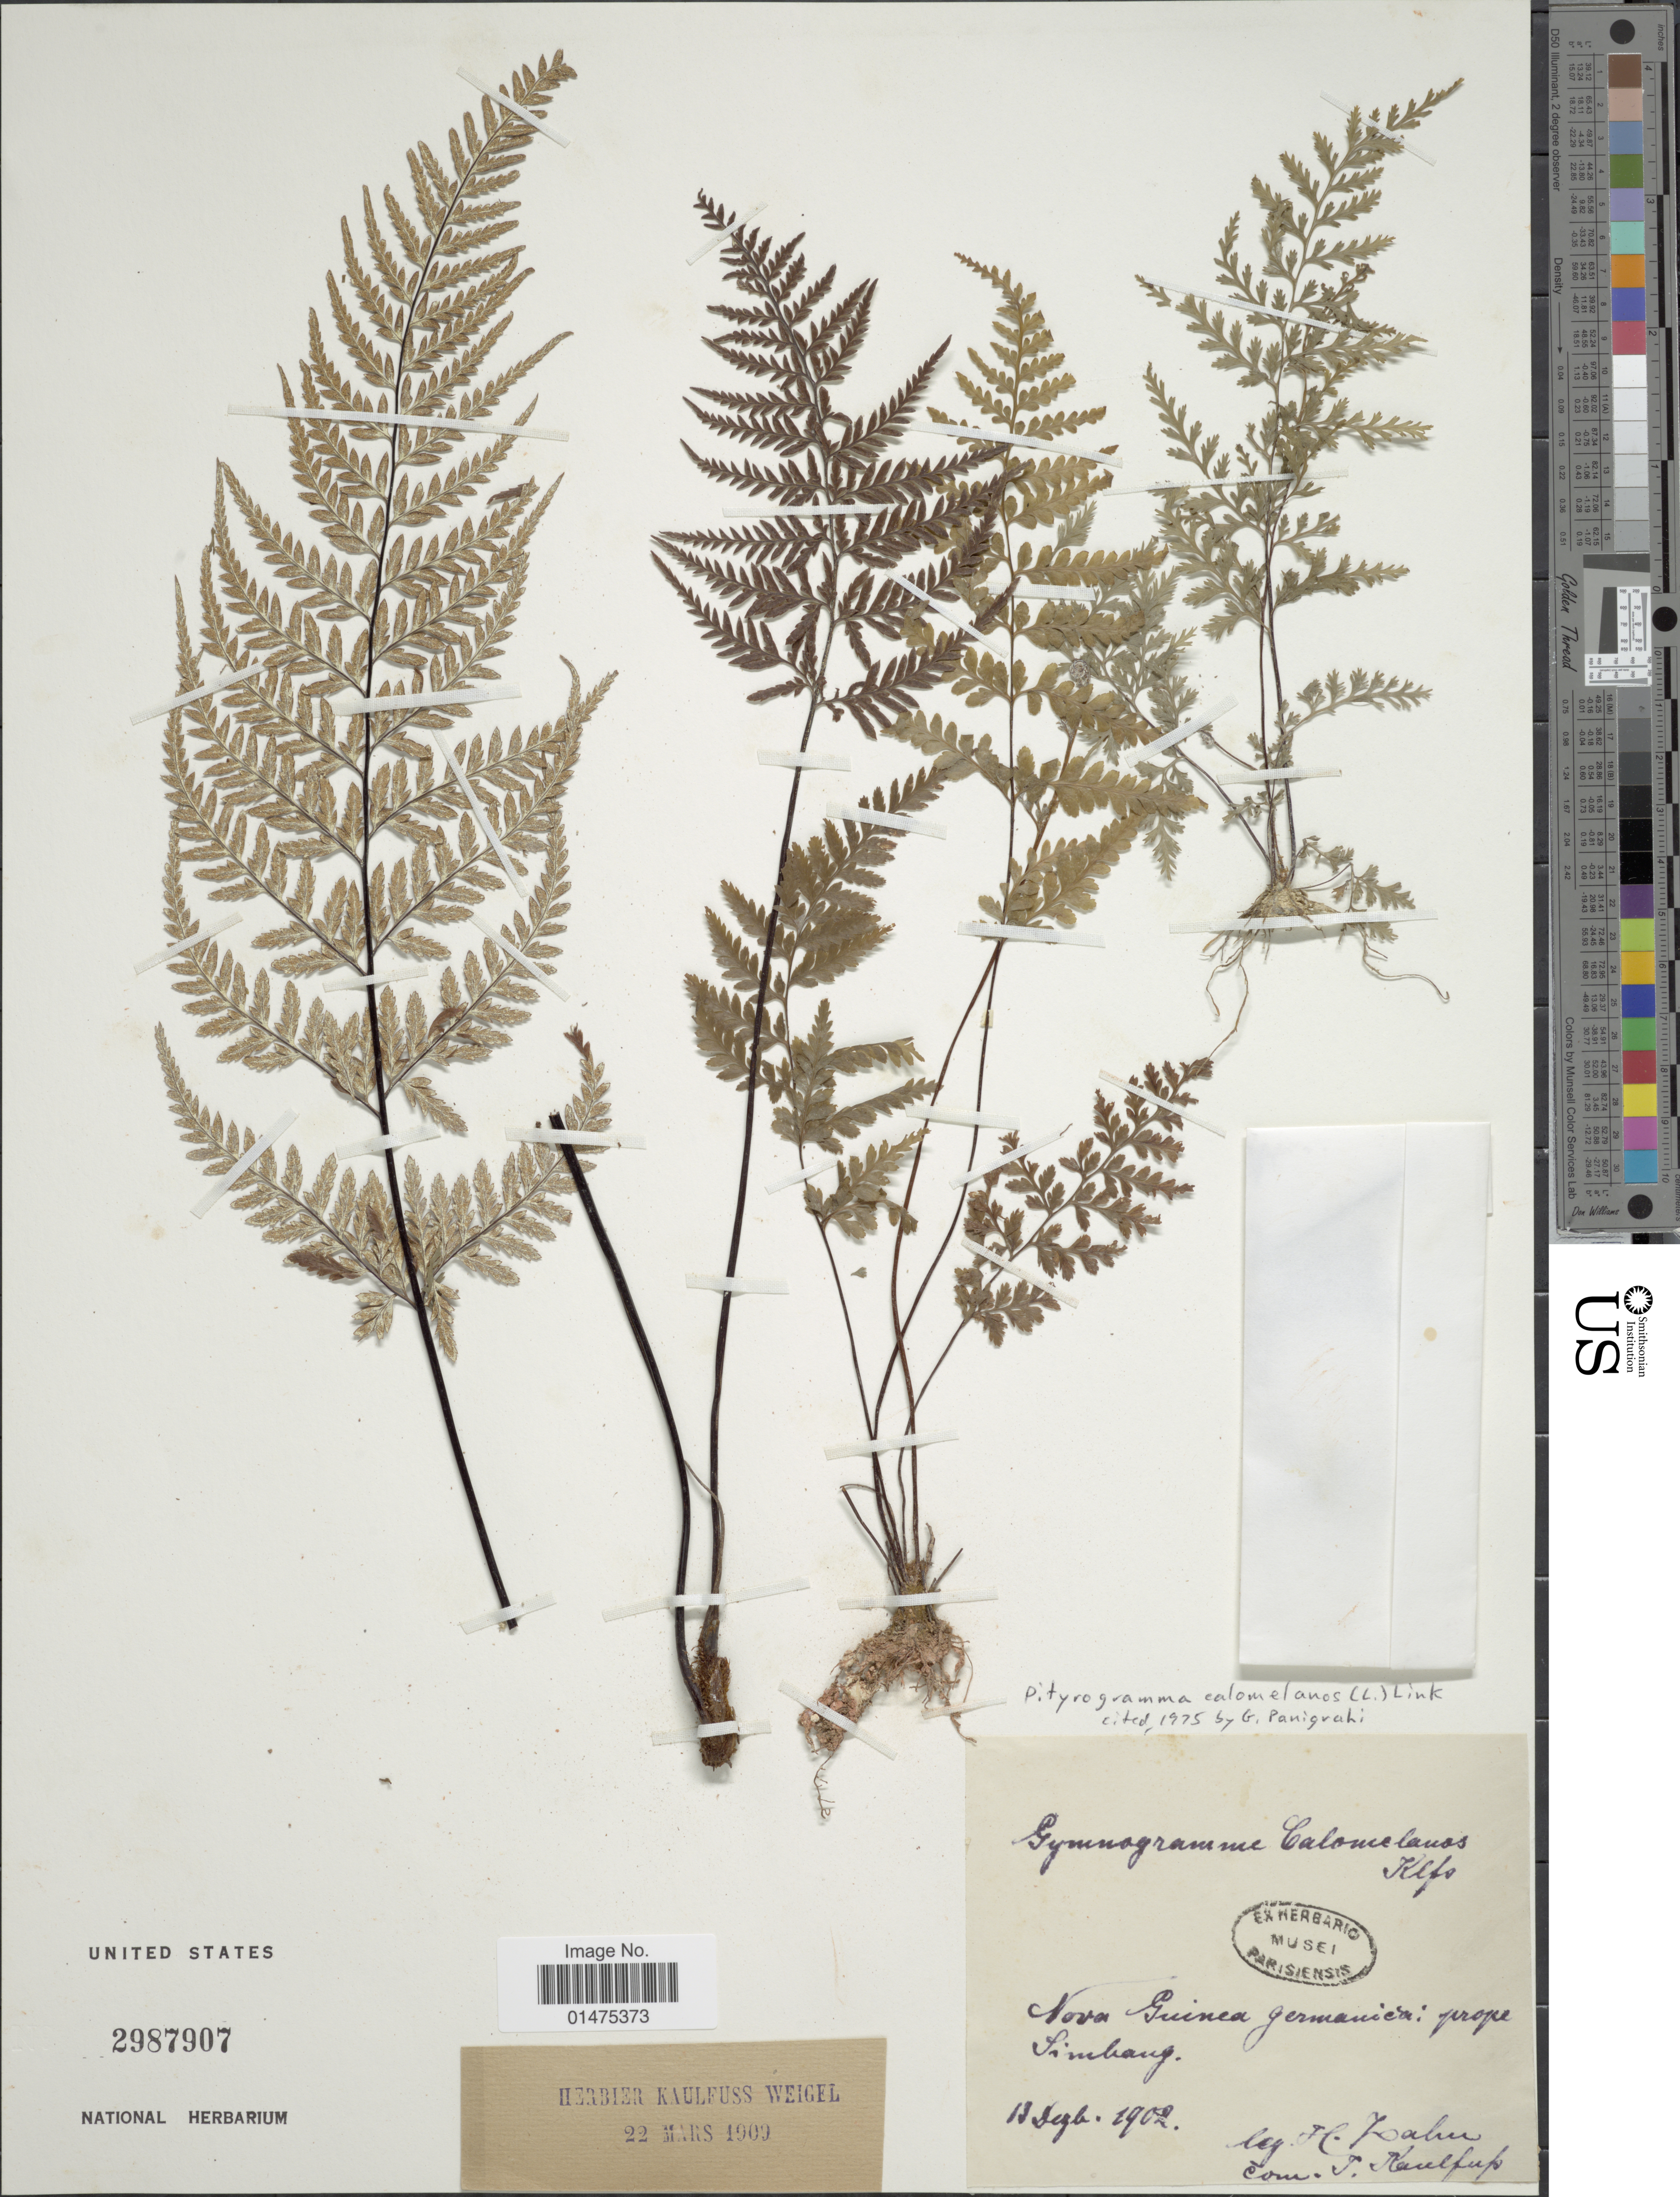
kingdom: Plantae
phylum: Tracheophyta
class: Polypodiopsida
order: Polypodiales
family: Pteridaceae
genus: Pityrogramma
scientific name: Pityrogramma calomelanos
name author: (L.) Link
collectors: H. Zabel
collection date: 1902-12-13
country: Papua New Guinea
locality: New Guinea germanier: prope Simhang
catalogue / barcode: US 2987907